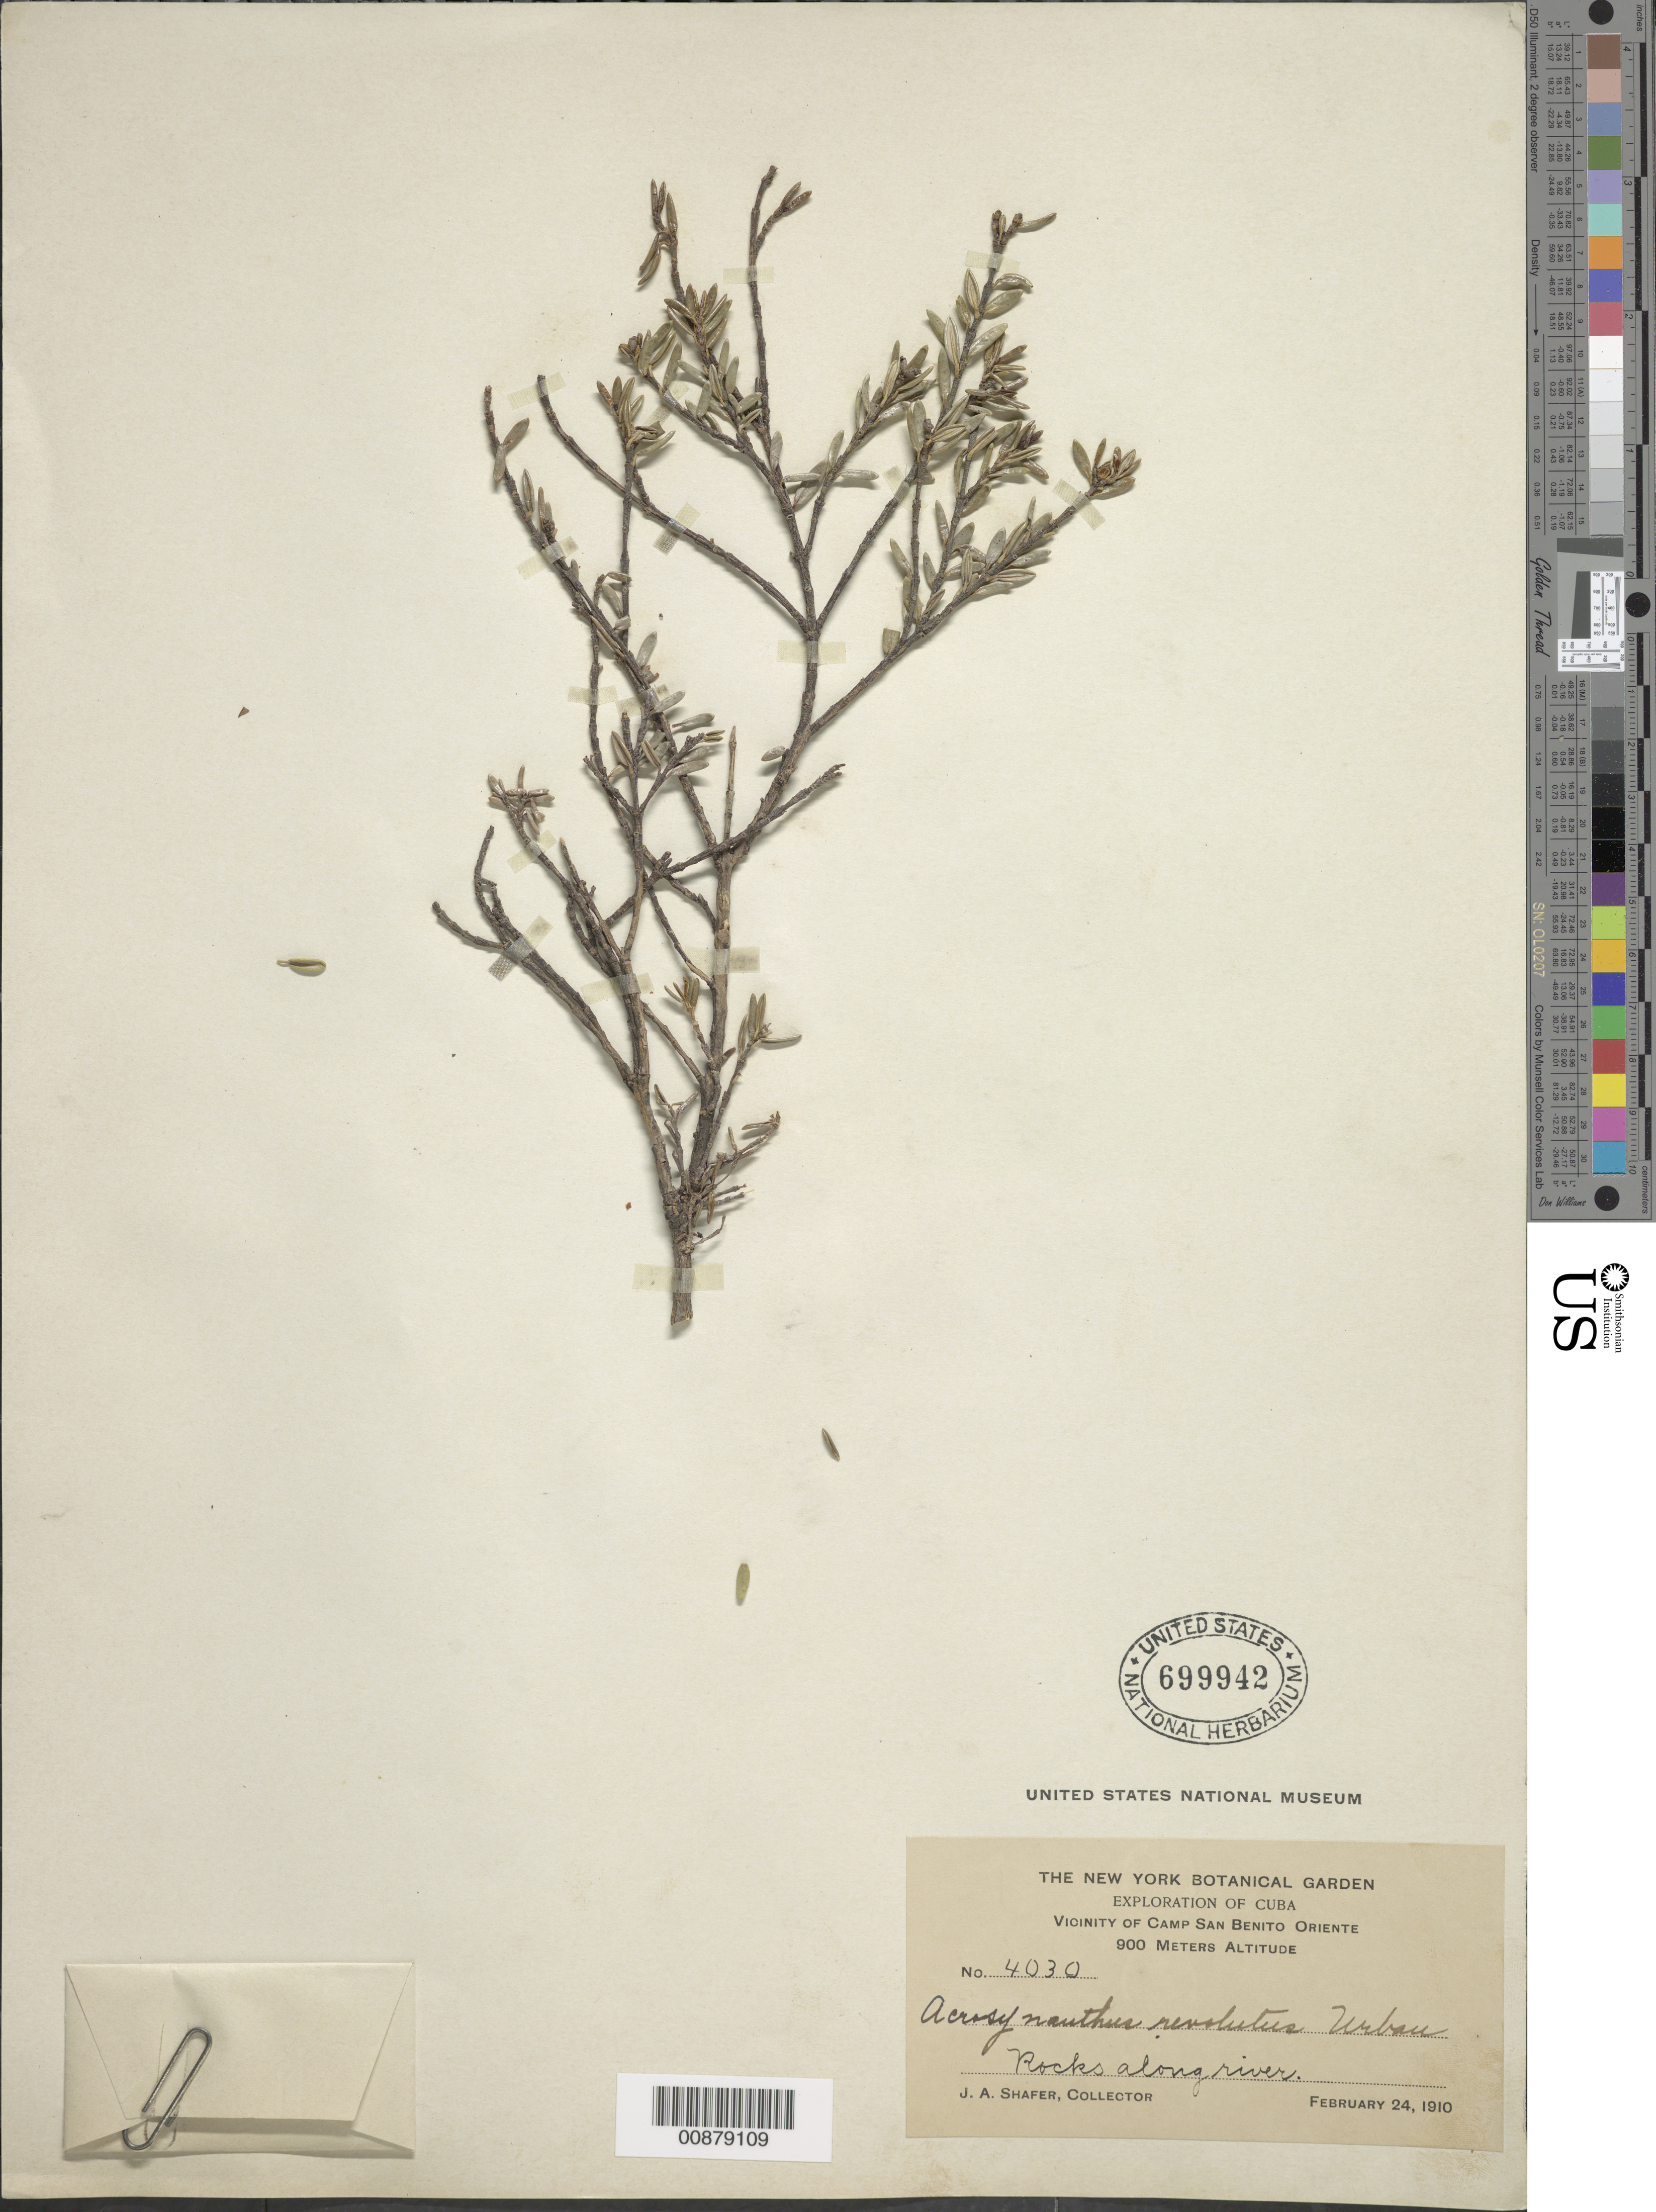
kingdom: Plantae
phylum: Tracheophyta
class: Magnoliopsida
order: Gentianales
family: Rubiaceae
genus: Acrosynanthus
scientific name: Acrosynanthus revolutus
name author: Urb.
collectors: J. A. Shafer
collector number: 4030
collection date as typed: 24 Feb 1910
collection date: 1910-02-24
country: Cuba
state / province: Oriente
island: Cuba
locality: Vicinity of Camp San Benito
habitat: Rocks along river.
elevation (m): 900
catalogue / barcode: US 699942